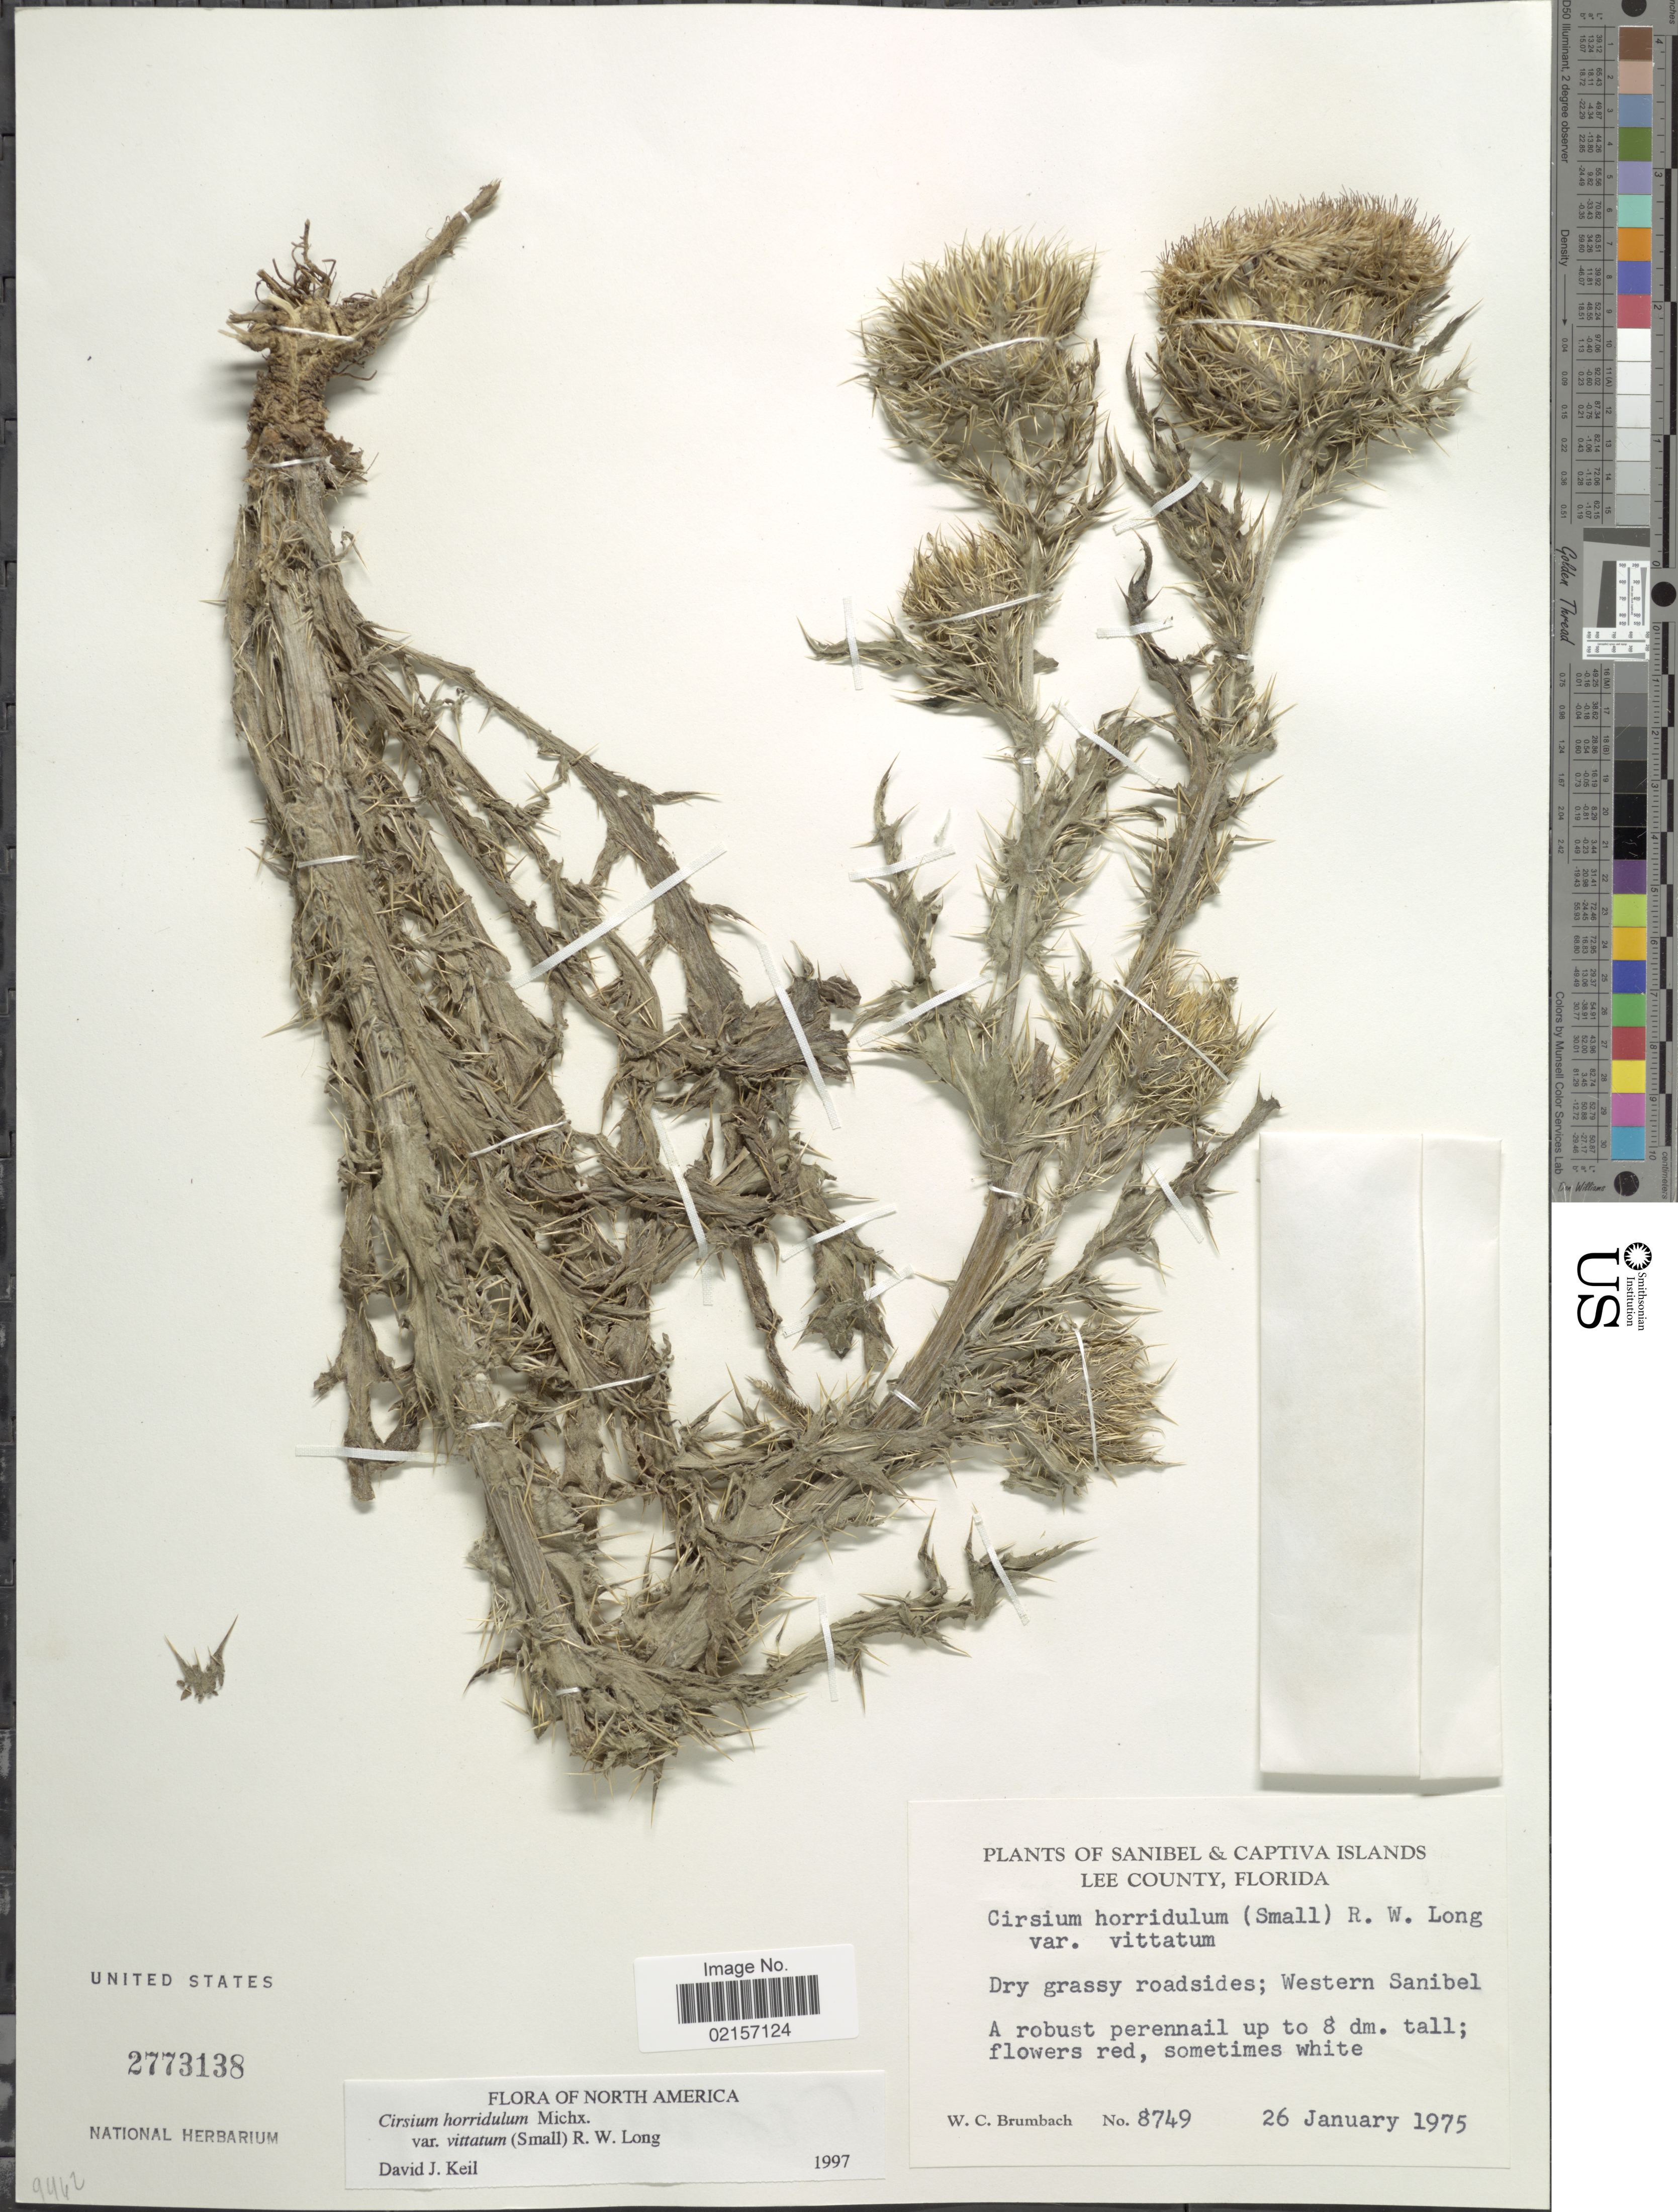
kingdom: Plantae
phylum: Tracheophyta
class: Magnoliopsida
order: Asterales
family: Asteraceae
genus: Cirsium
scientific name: Cirsium horridulum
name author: Michx.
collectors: W. C. Brumbach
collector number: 8749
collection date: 1975-01-26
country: United States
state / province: Florida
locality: Saibel & Captiva Islands, Lee County, dry grassy roadsides; Western Sanibel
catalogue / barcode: US 2773138